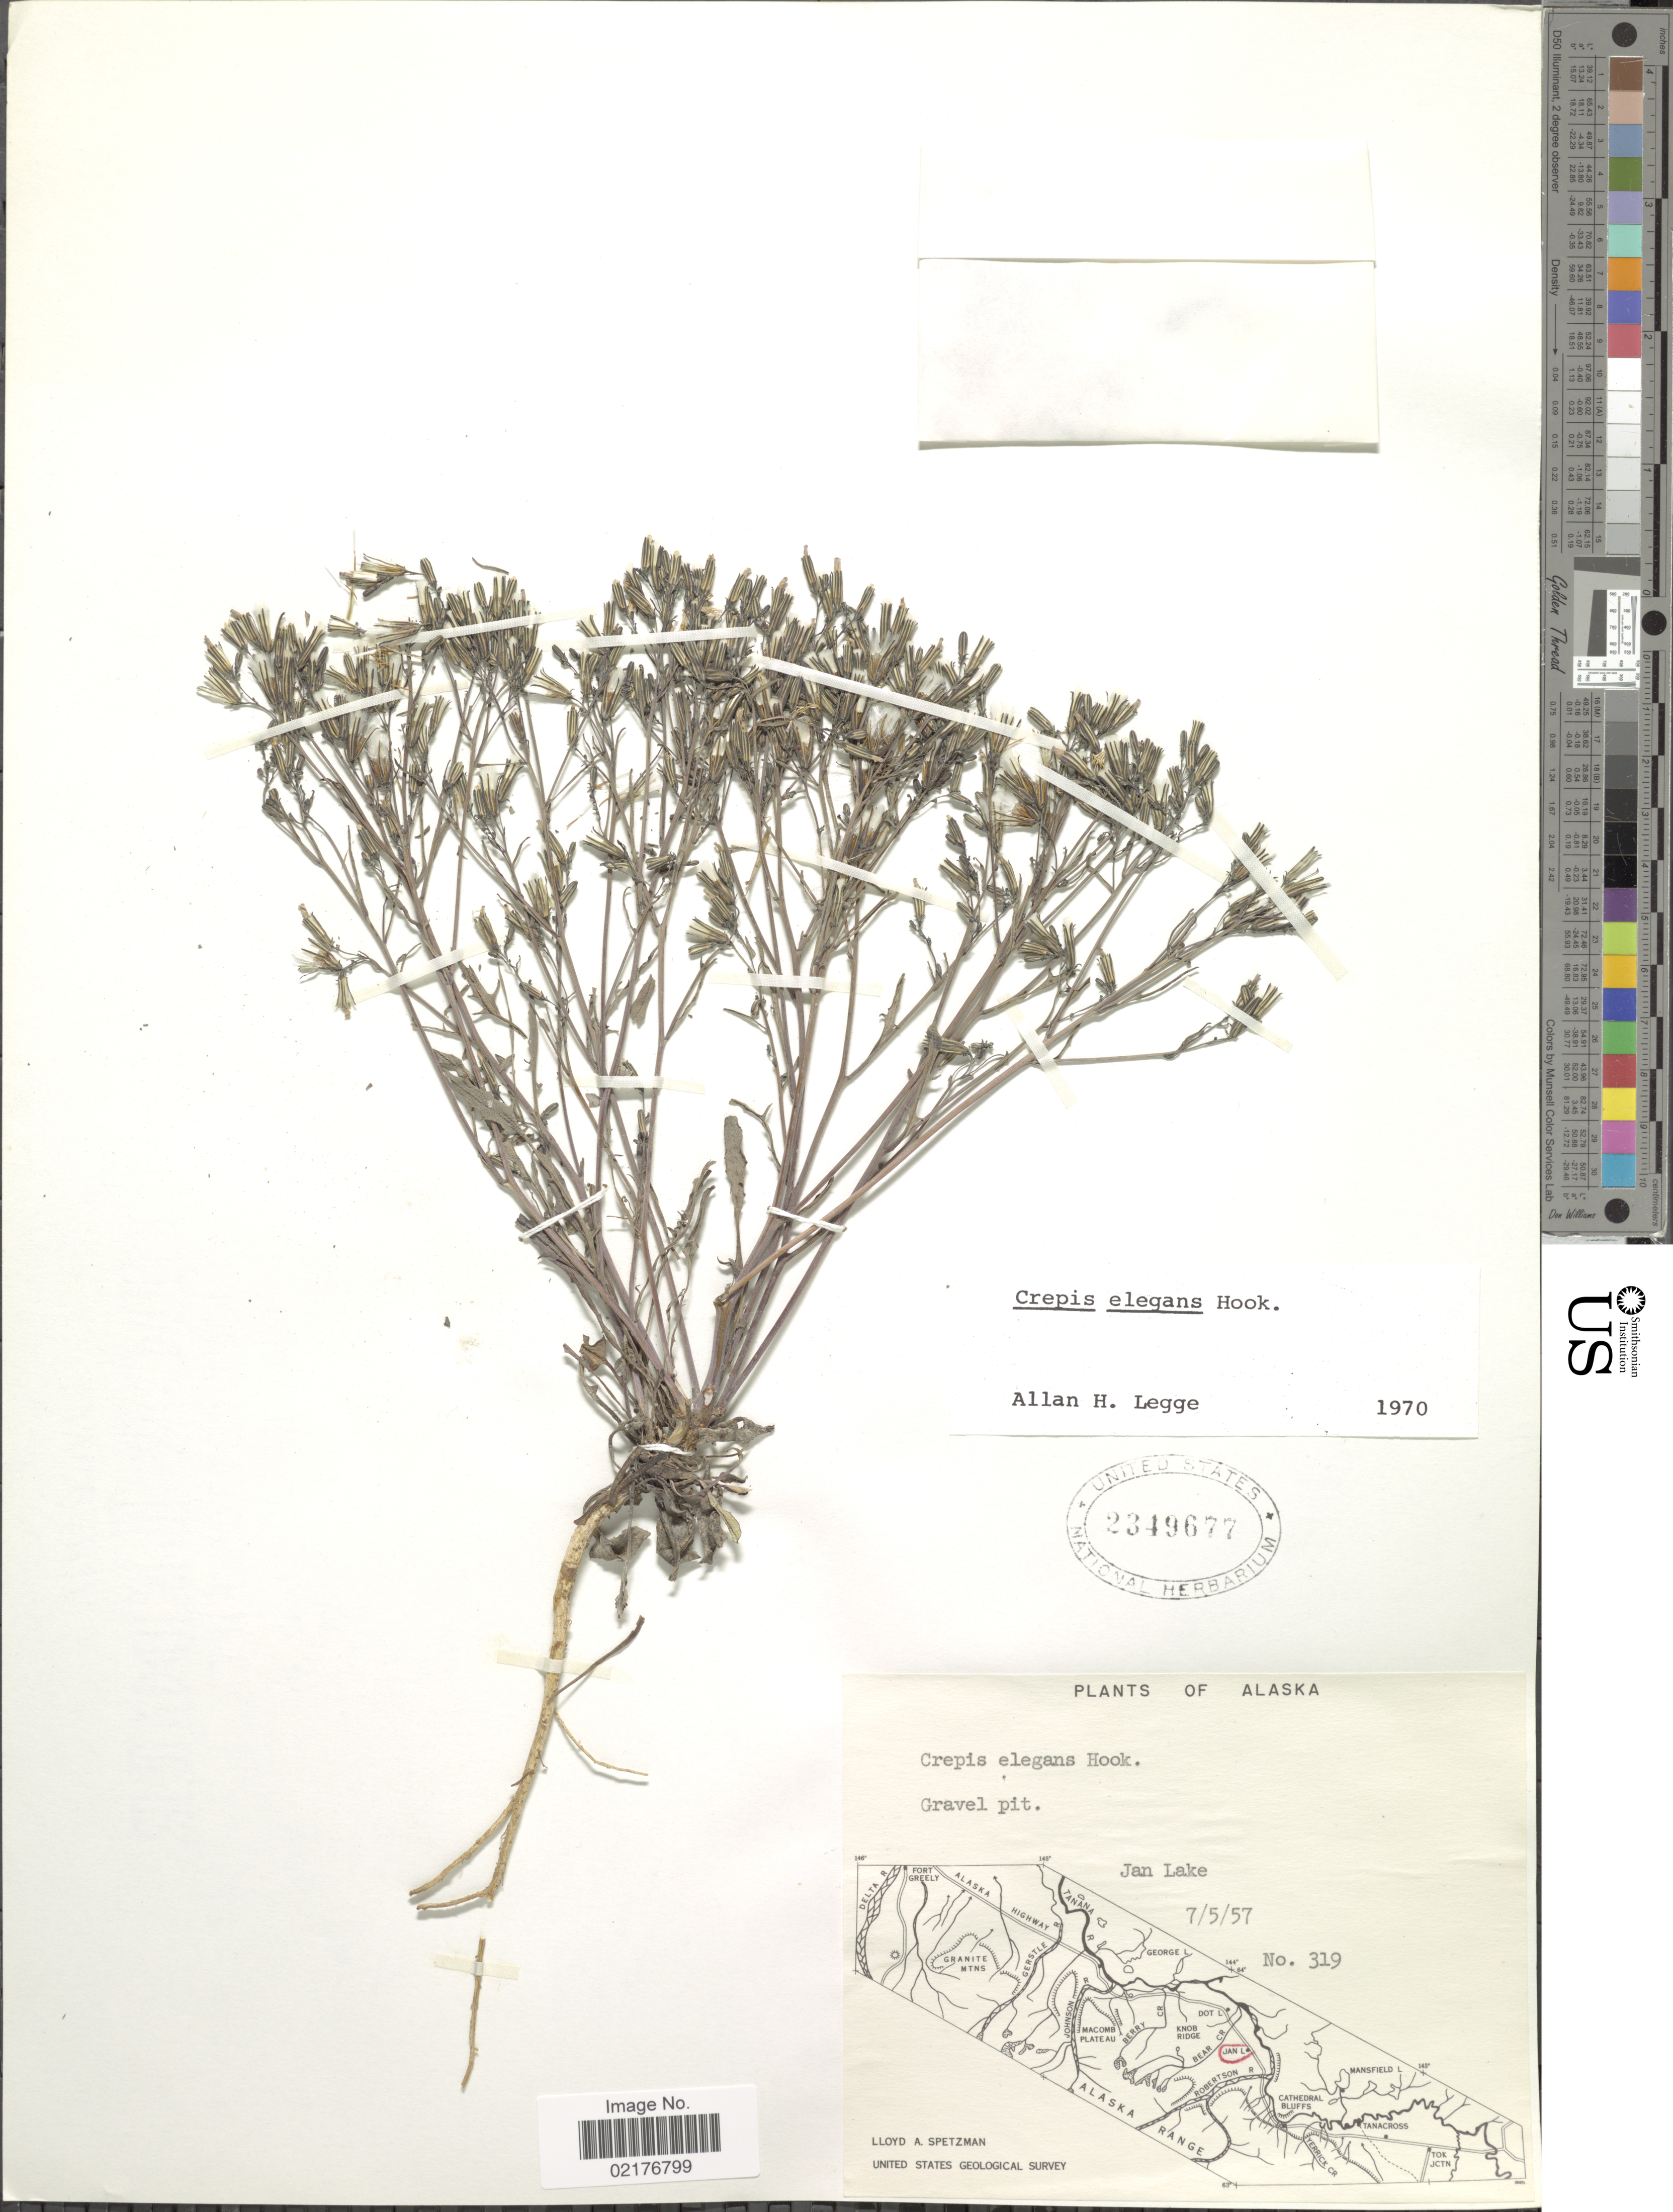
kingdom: Plantae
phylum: Tracheophyta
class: Magnoliopsida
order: Asterales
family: Asteraceae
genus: Askellia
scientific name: Askellia elegans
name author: (Hook.) W.A. Weber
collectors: L. Spetzman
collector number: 319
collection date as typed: Transcribed d/m/y: 5/7/57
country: United States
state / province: Alaska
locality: Jan Lake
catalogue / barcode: US 2349677